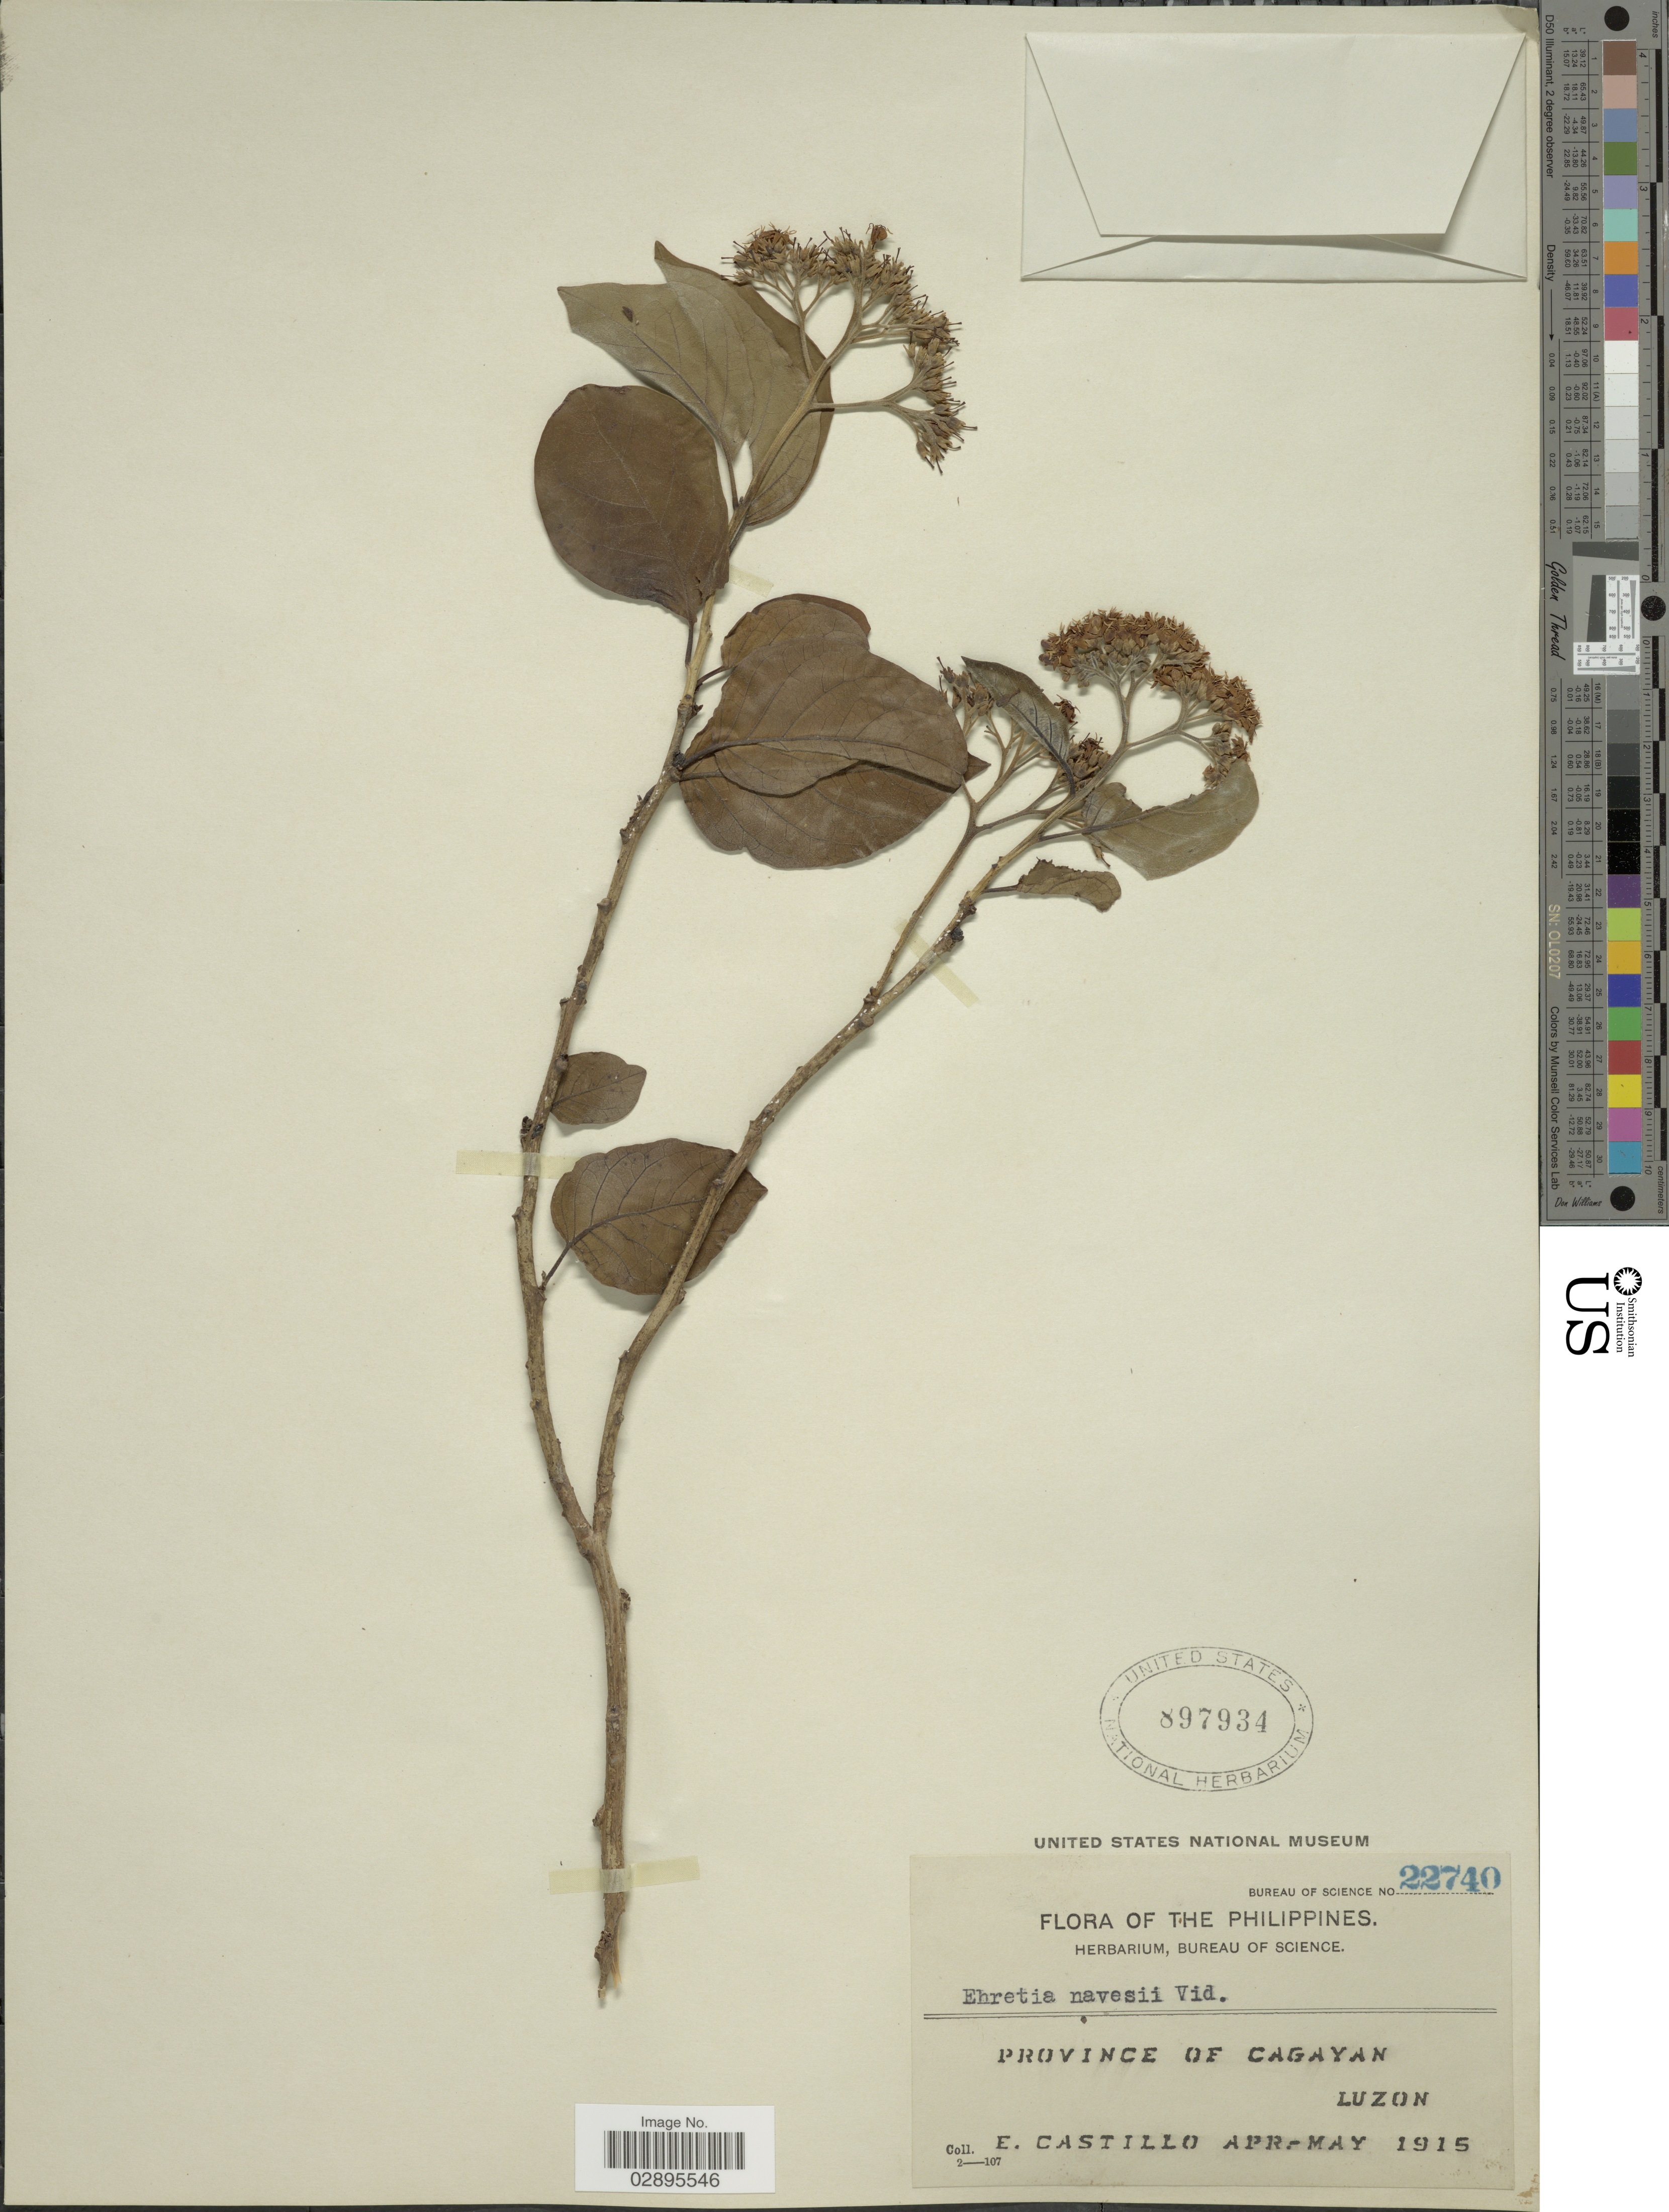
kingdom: Plantae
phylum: Tracheophyta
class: Magnoliopsida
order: Boraginales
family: Ehretiaceae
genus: Ehretia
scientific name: Ehretia navesii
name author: S. Vidal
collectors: E. Castillo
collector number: Bureau of Science 22740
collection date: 1915-04/1915-05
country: Philippines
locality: Province of Cagayan, Luzon.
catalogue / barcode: US 897934